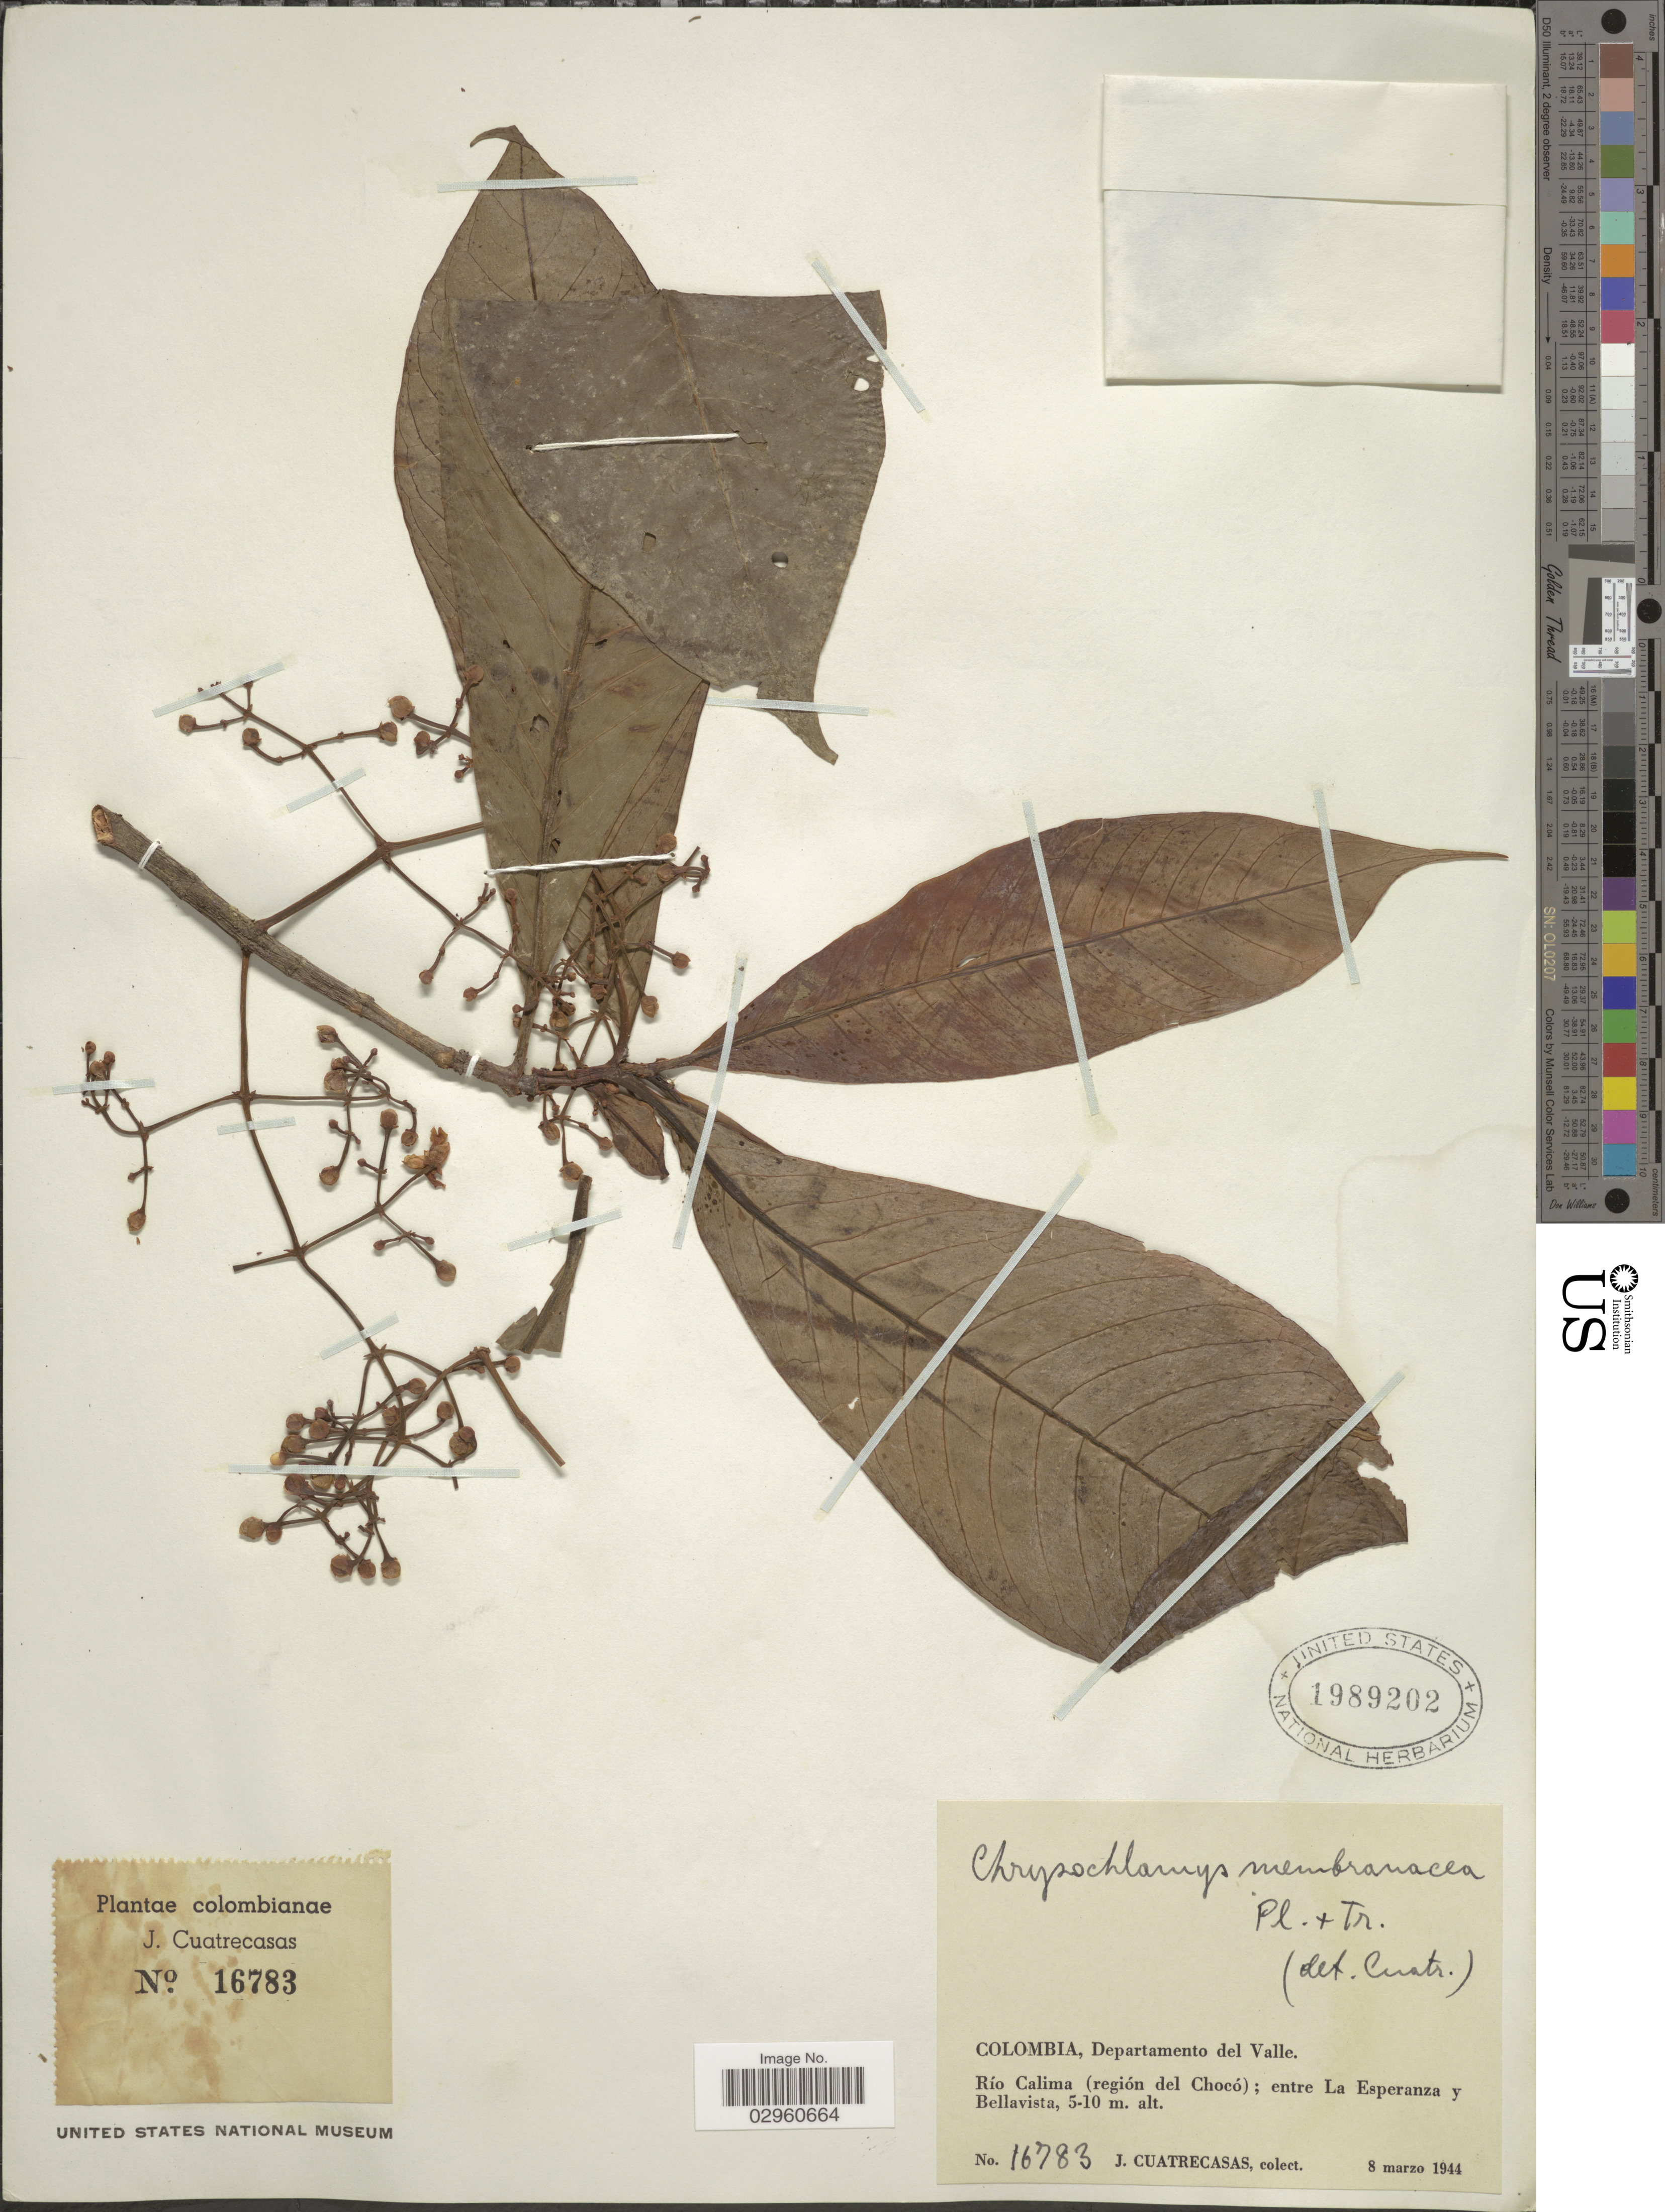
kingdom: Plantae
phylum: Tracheophyta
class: Magnoliopsida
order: Malpighiales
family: Clusiaceae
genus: Chrysochlamys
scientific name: Chrysochlamys membranacea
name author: Planch. & Triana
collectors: J. Cuatrecasas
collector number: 16783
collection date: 1944-03-08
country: Colombia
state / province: Valle del Cauca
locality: Departamento del Valle. Río Calima (región del Chocó); entre La Esperanza y Bellavista.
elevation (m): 5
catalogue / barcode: US 1989202